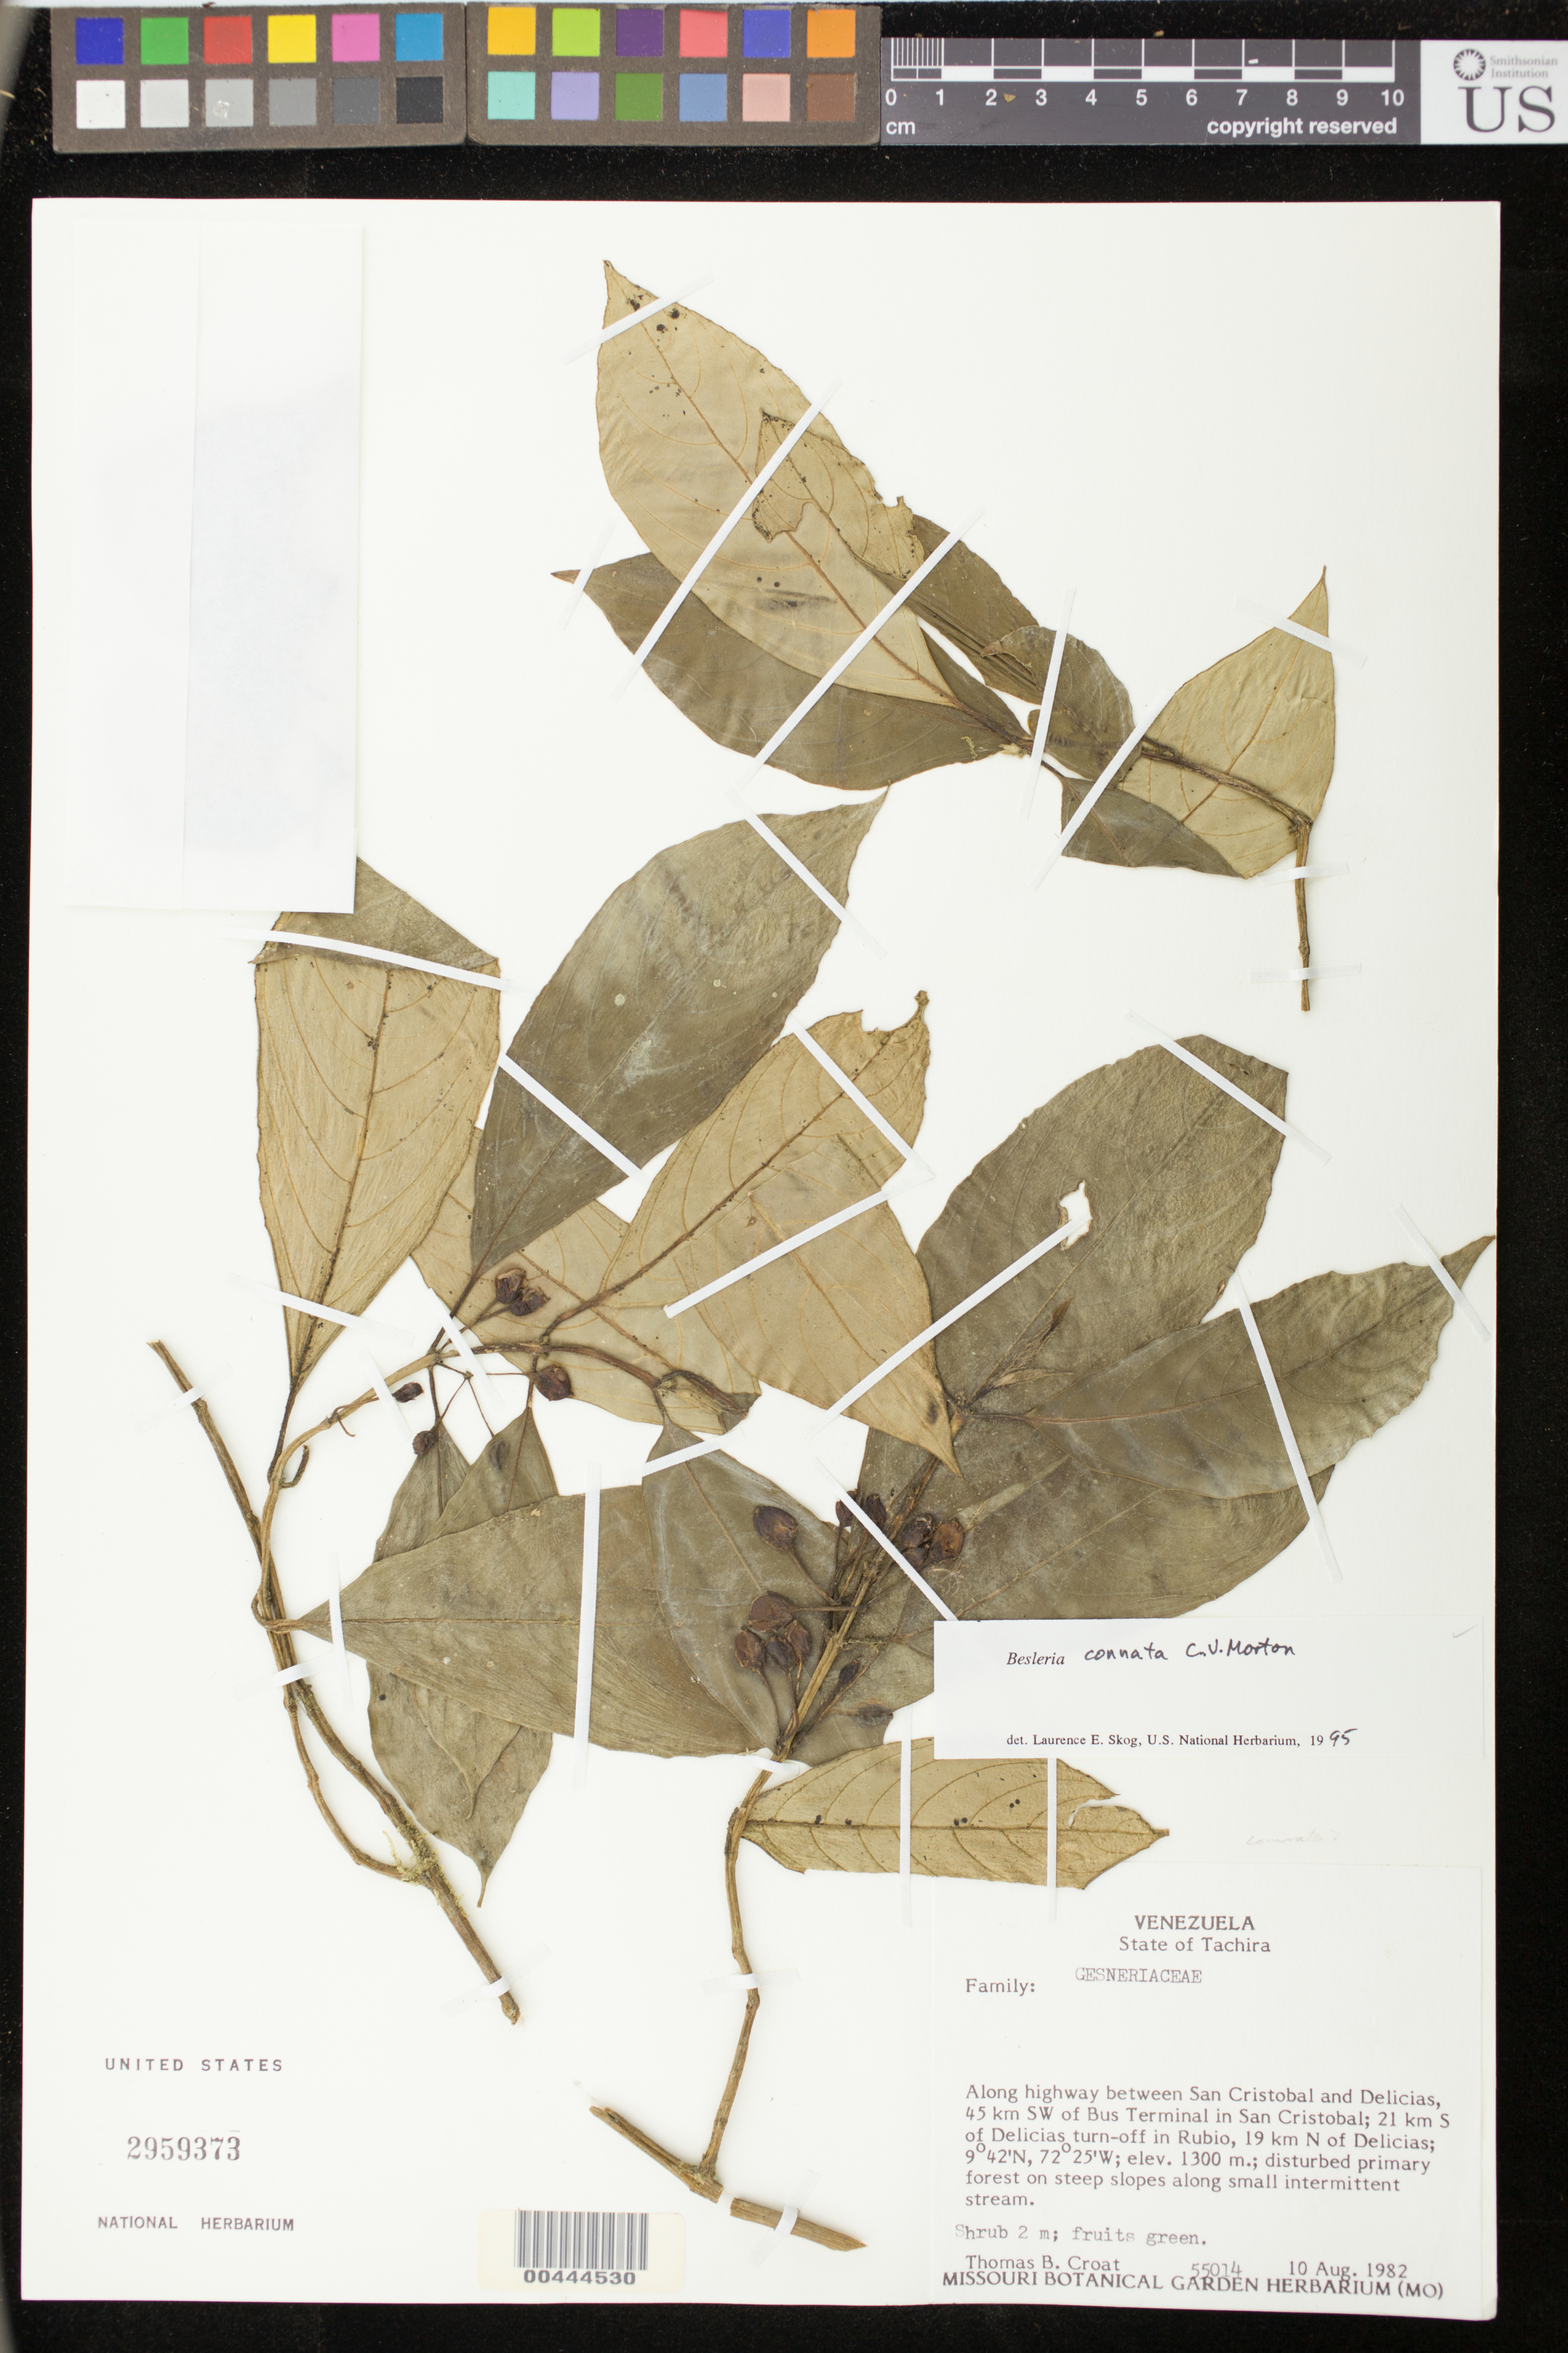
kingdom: Plantae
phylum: Tracheophyta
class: Magnoliopsida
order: Lamiales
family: Gesneriaceae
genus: Besleria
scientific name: Besleria connata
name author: C.V. Morton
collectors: T. B. Croat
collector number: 55014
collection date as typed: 10 Aug 1982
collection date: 1982-08-10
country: Venezuela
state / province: Táchira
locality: Between San Cristobal and Delicias, SW of bus terminal in San Cristobal, S of Delicias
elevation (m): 1300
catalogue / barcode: US 2959373